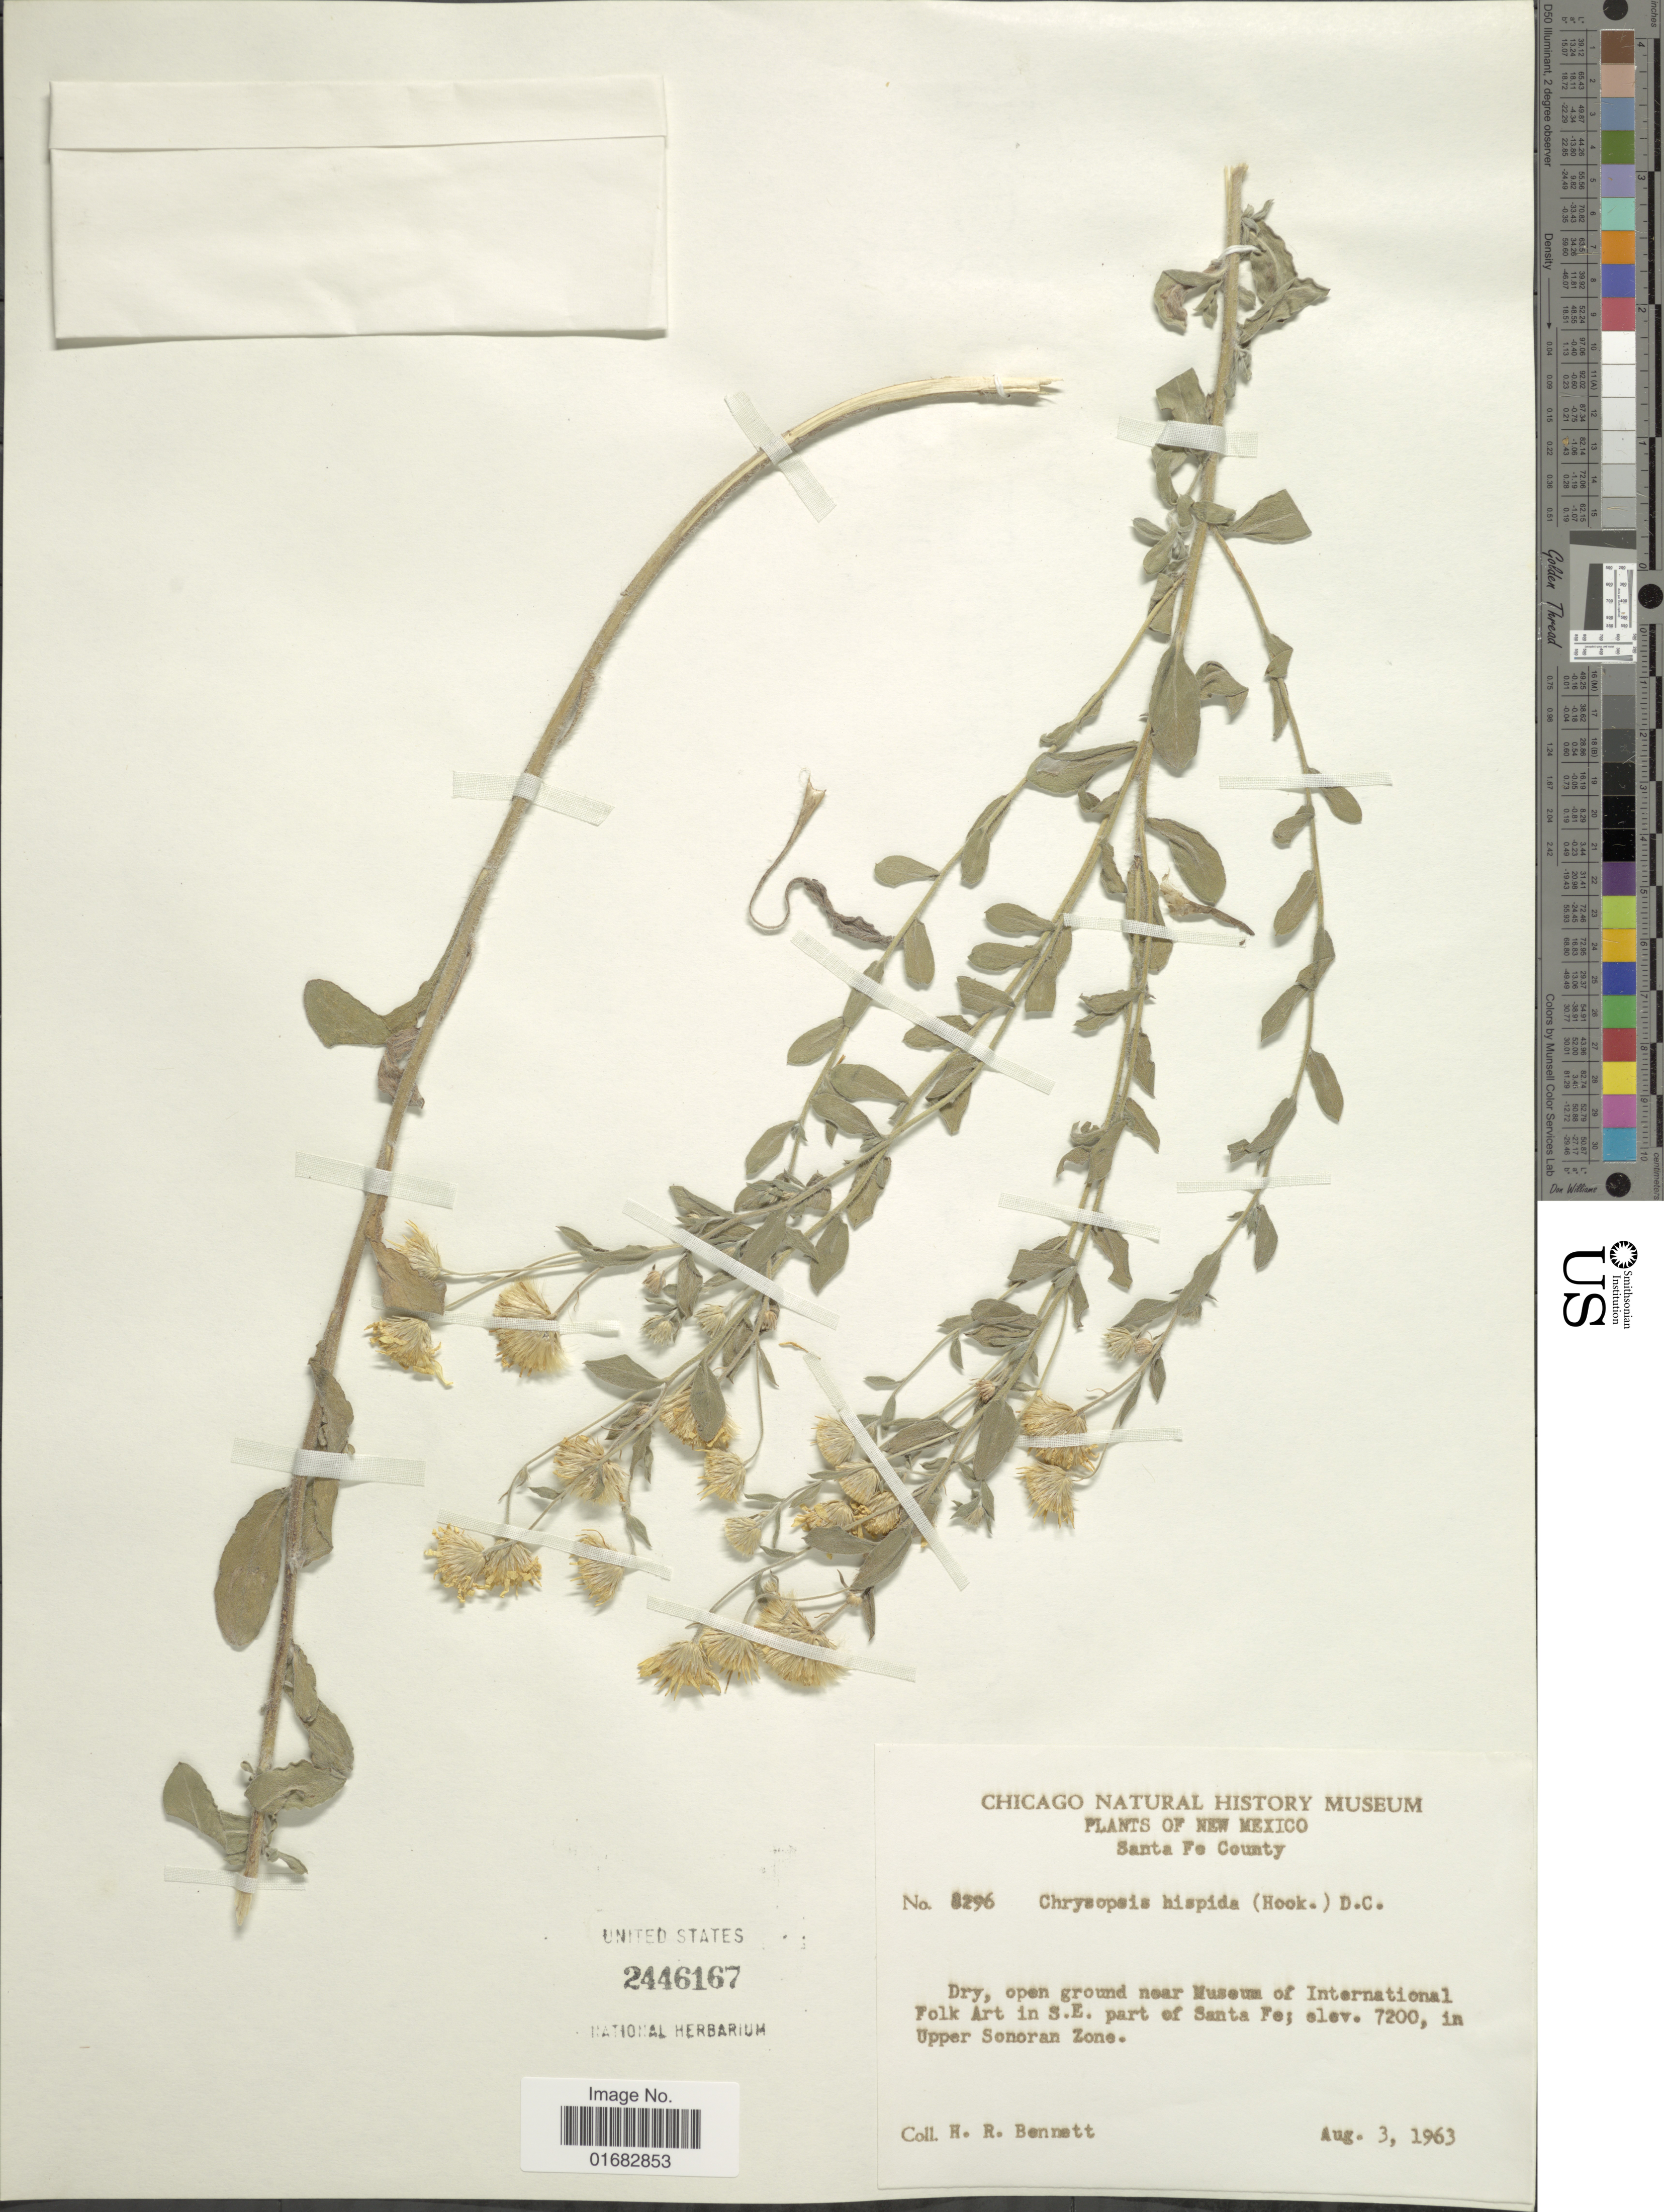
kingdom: Plantae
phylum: Tracheophyta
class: Magnoliopsida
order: Asterales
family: Asteraceae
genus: Heterotheca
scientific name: Heterotheca villosa var. hispida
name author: (Hook.) V.L. Harms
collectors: H. R. Bennett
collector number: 8296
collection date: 1963-08-03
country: United States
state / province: New Mexico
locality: Santa Fe County, Dry, open ground near Museum of International Folk Art in S.E. part of Santa Fe, in Upper Sonoran Zone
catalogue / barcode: US 2446167